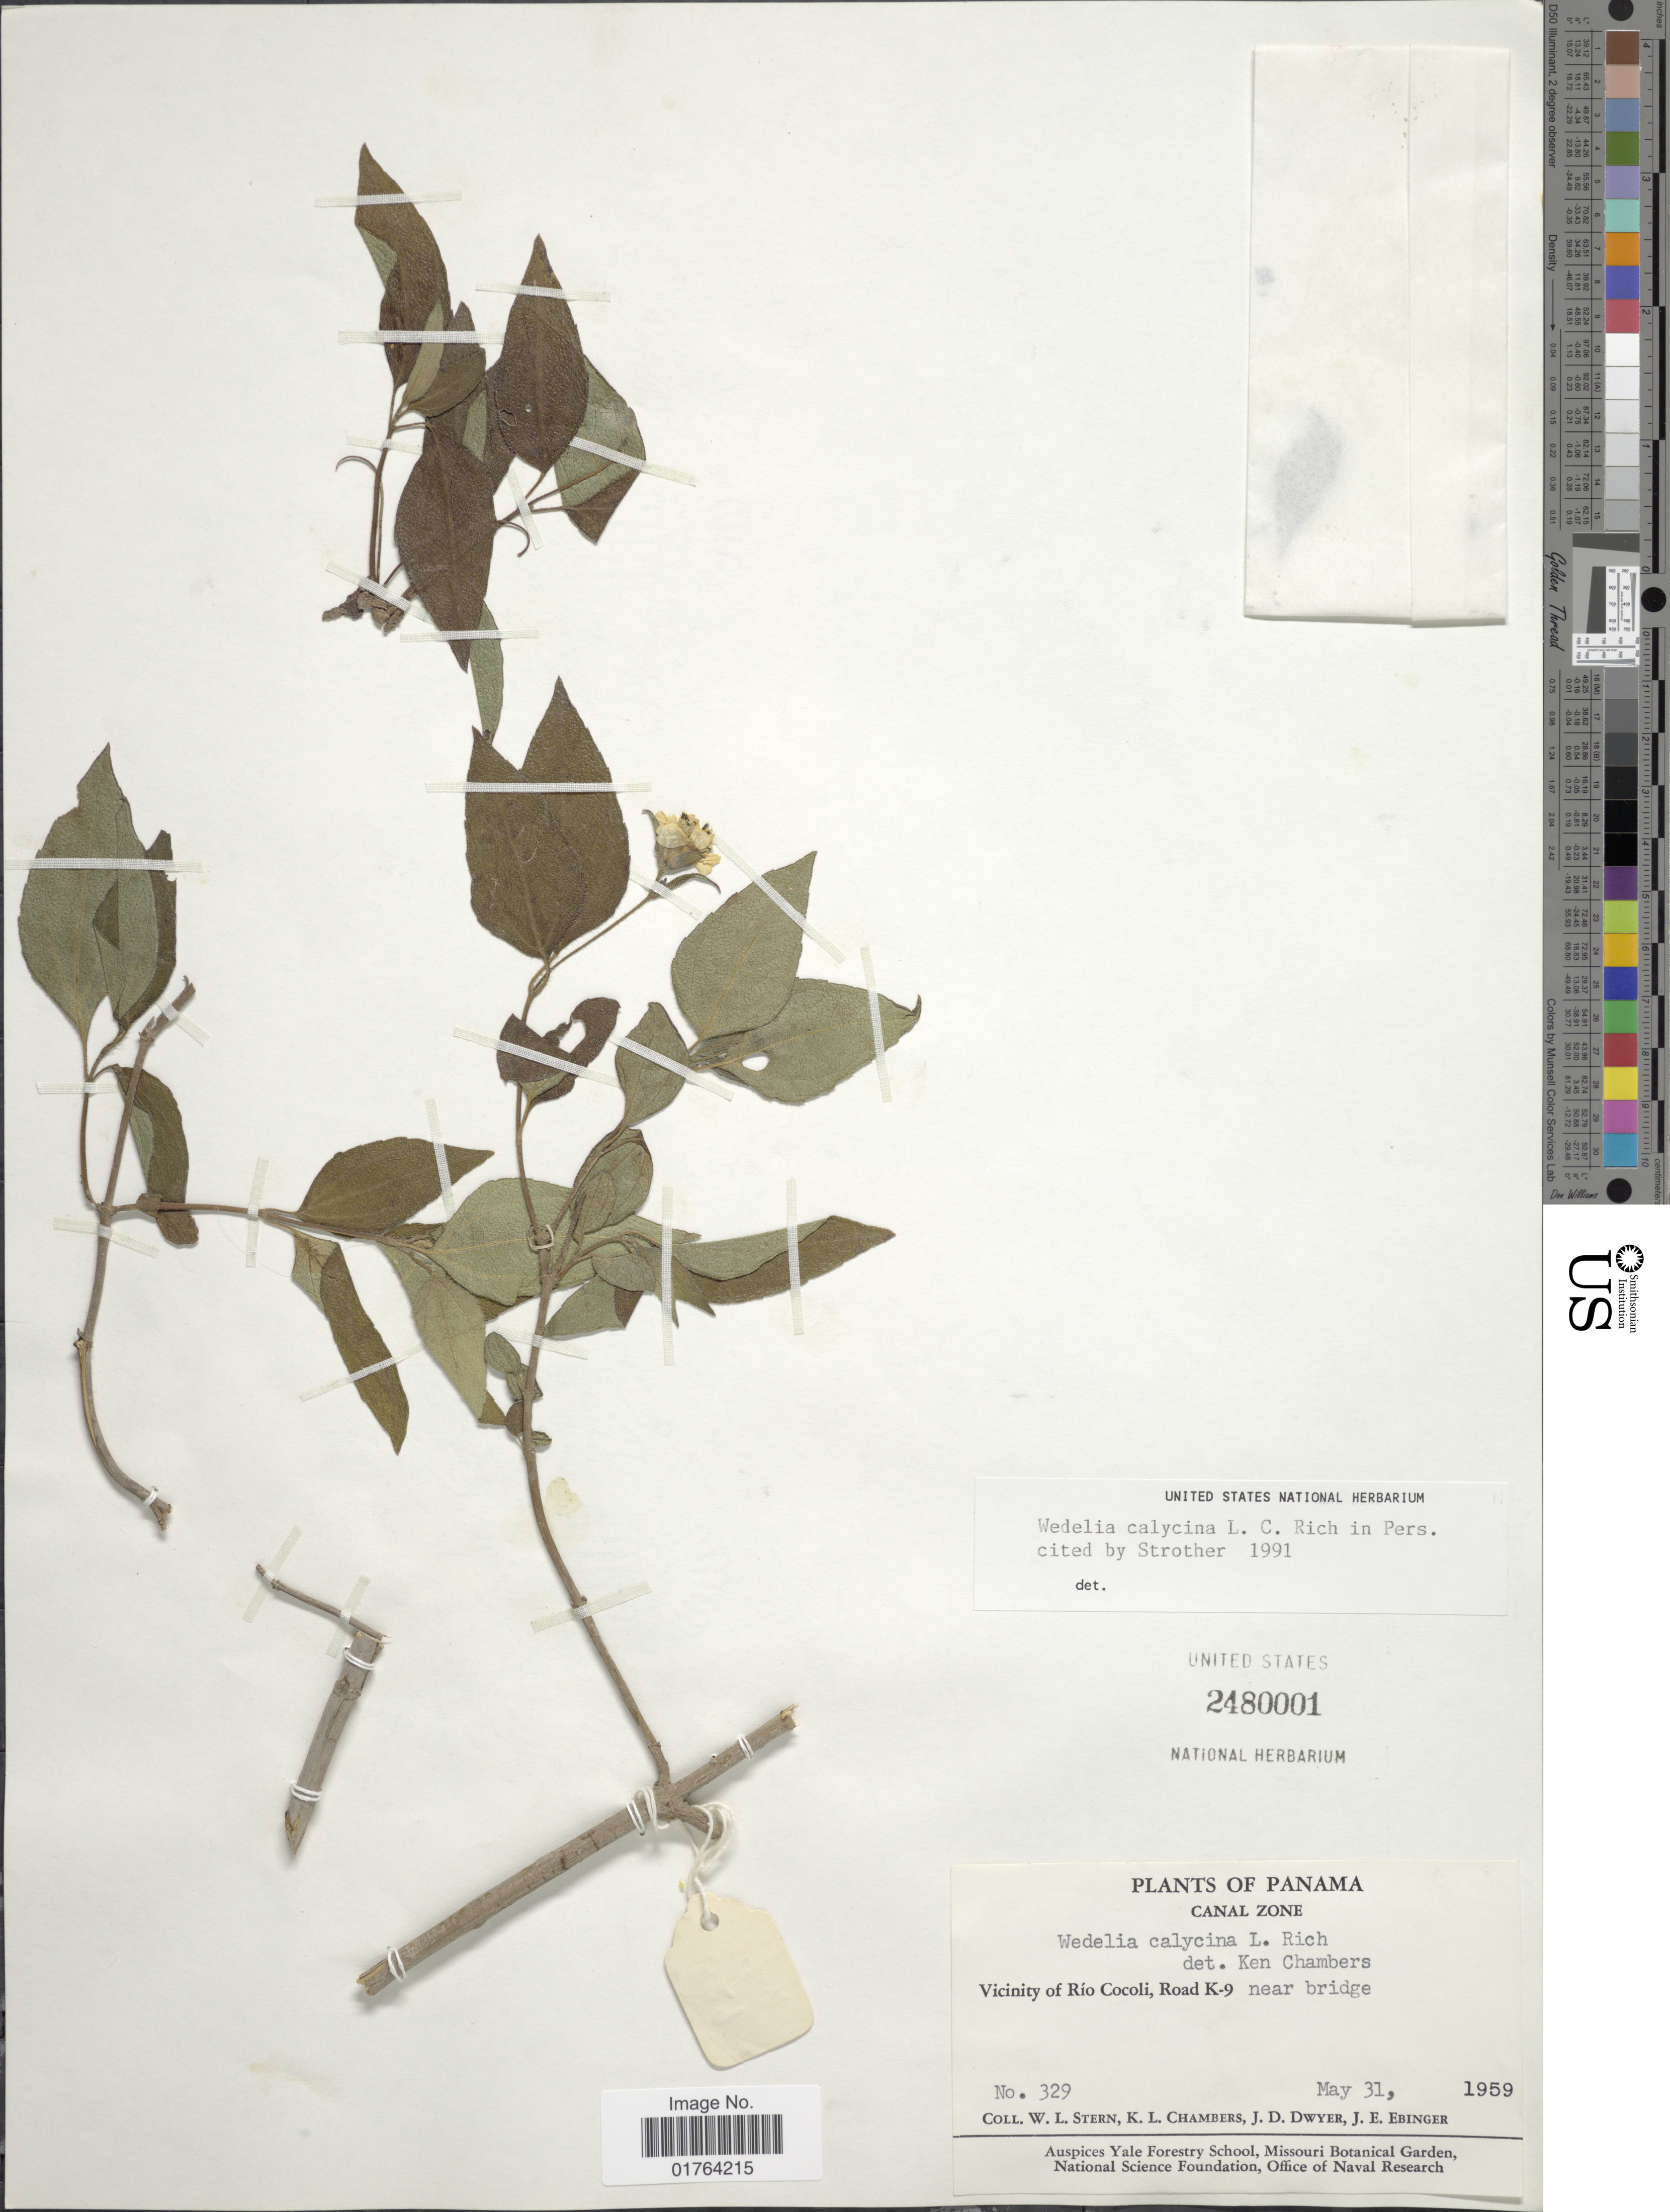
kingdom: Plantae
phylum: Tracheophyta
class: Magnoliopsida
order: Asterales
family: Asteraceae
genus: Wedelia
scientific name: Wedelia calycina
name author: Rich.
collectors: W. L. Stern, K. Chambers, J. D. Dwyer & J. Ebinger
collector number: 329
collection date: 1959-05-31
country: Panama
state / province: Panamá Oeste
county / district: Canal Zone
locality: Vicinity of Rio Cocoli, Road K-9 near bridge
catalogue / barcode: US 2480001